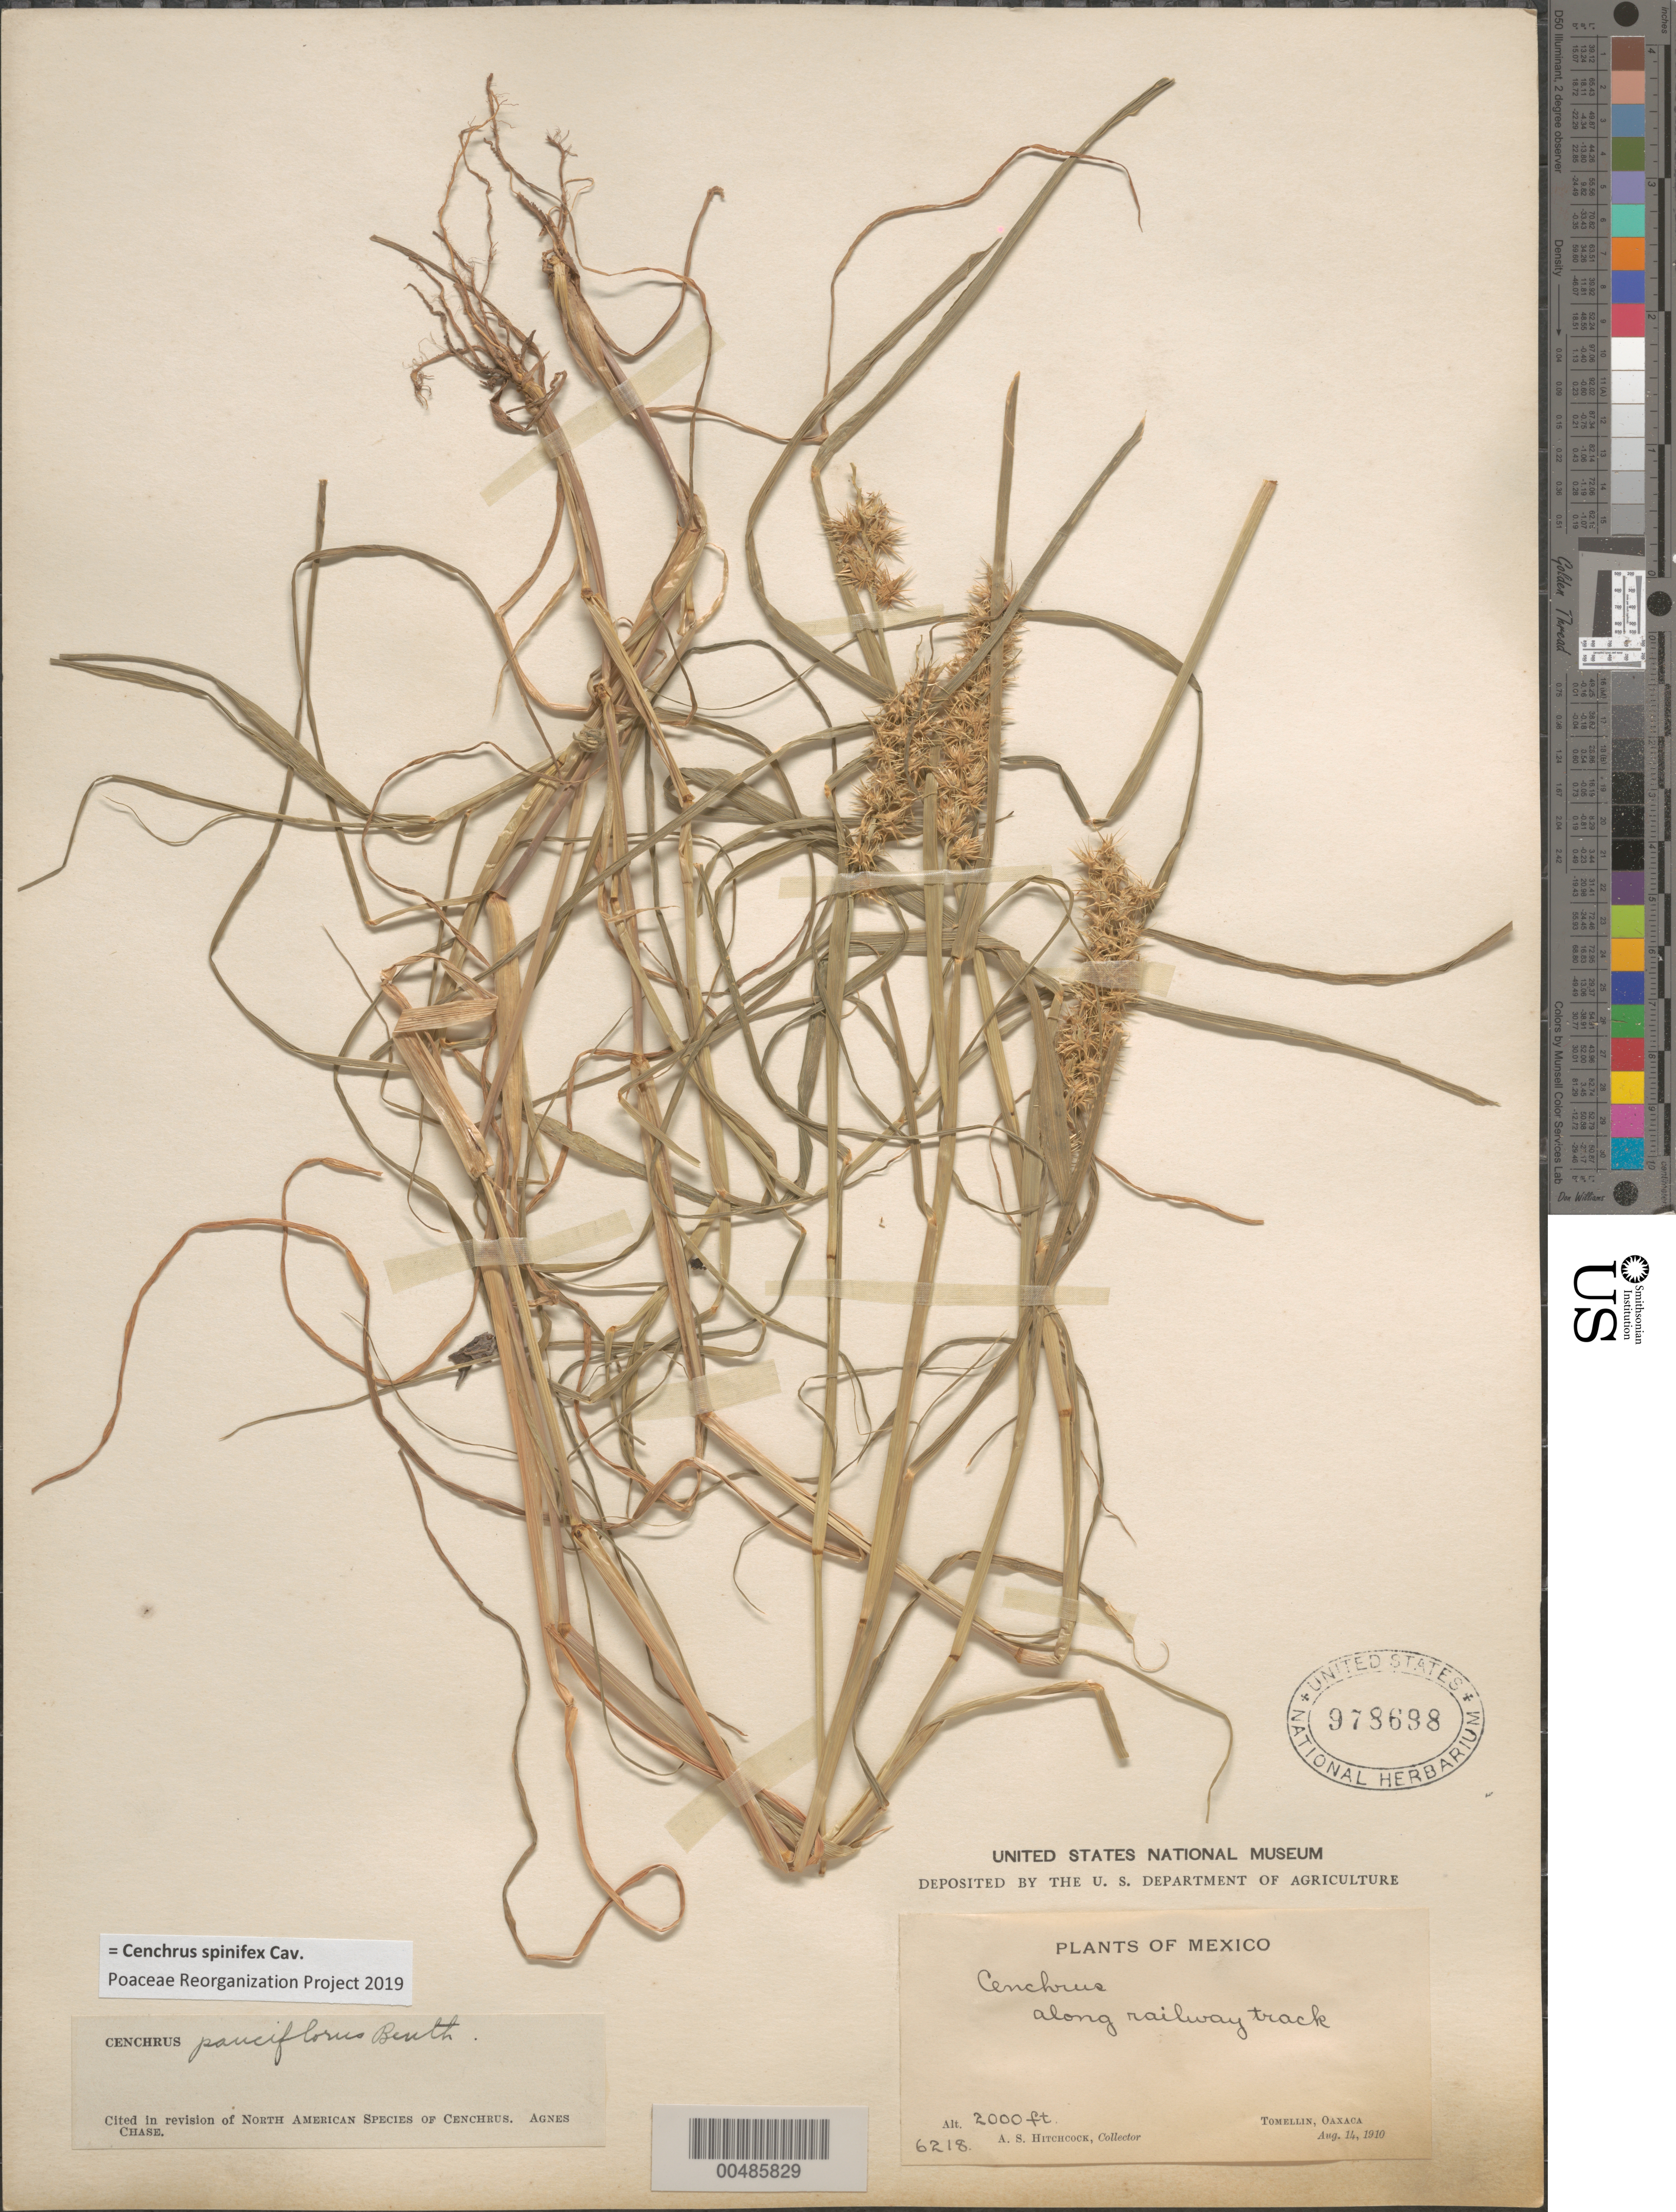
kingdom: Plantae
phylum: Tracheophyta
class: Liliopsida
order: Poales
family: Poaceae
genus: Cenchrus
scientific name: Cenchrus spinifex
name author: Cav.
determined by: Poaceae Reorganization Project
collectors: A. S. Hitchcock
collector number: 6218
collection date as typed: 14 Aug 1910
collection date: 1910-08-14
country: Mexico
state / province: Oaxaca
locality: Tomellin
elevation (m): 610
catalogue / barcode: US 978698